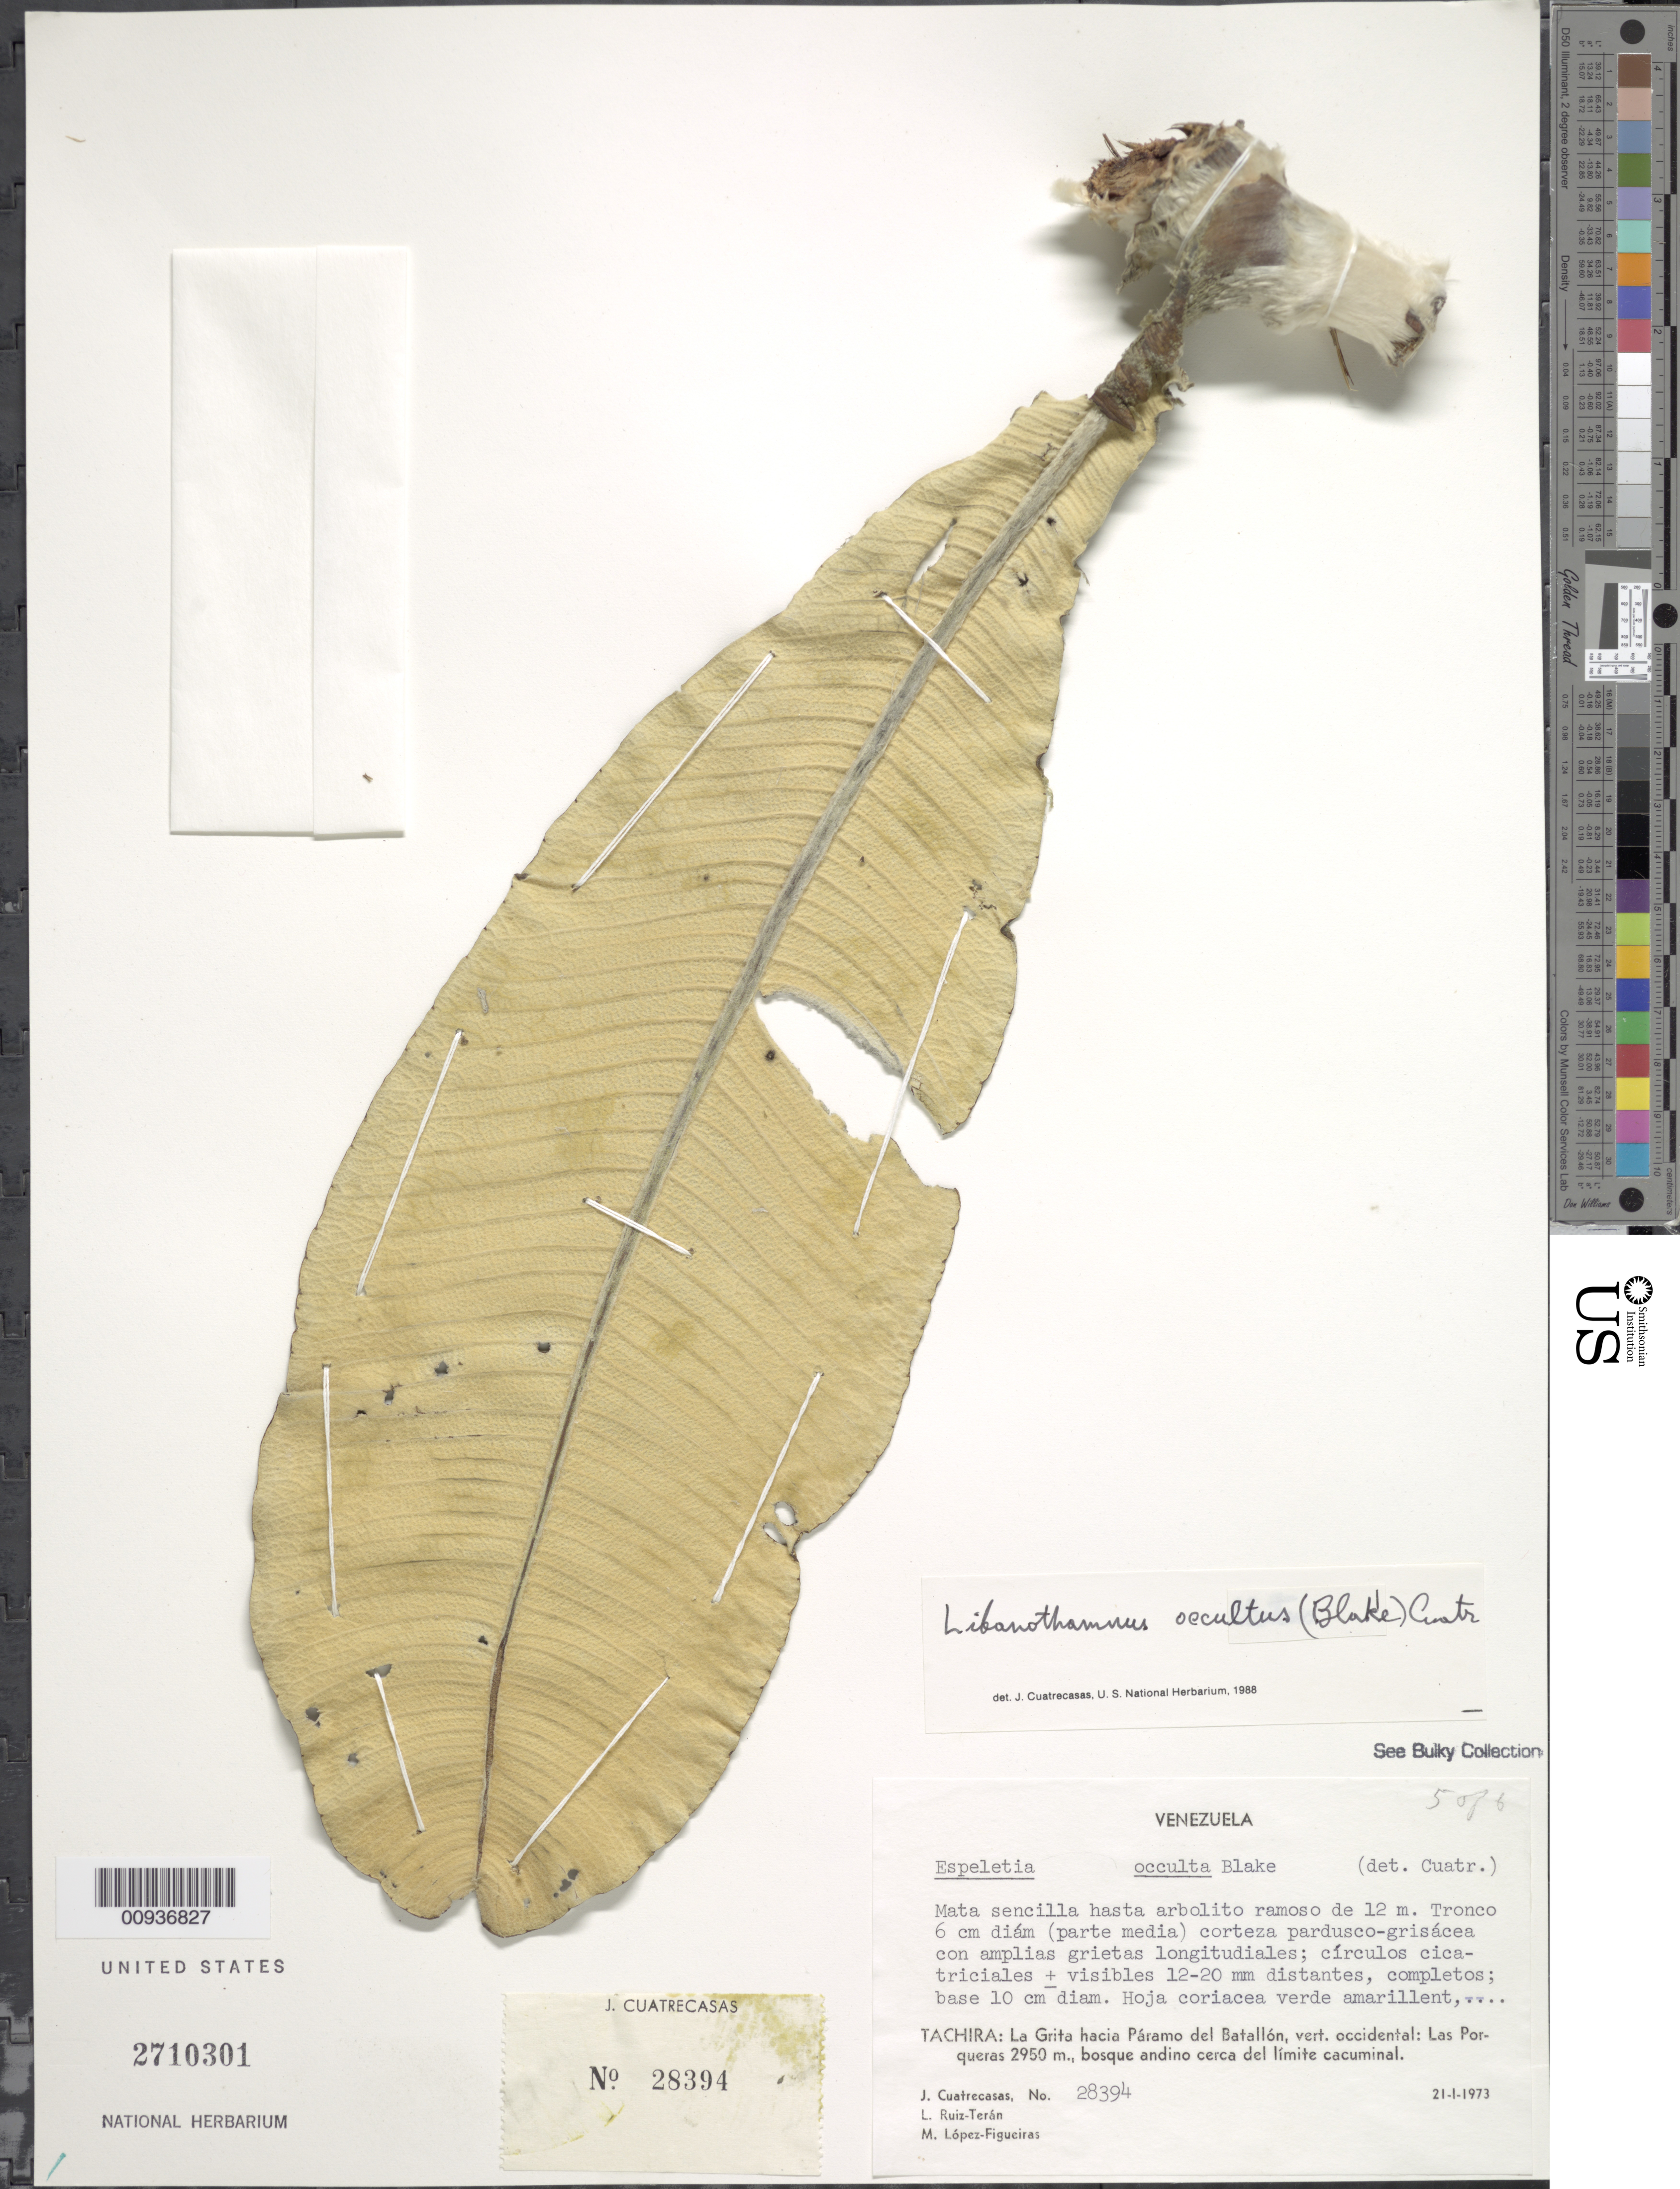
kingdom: Plantae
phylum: Tracheophyta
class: Magnoliopsida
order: Asterales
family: Asteraceae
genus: Libanothamnus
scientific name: Libanothamnus occultus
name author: (S.F. Blake) Cuatrec.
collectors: J. Cuatrecasas, L. E. Ruíz-Terán & M. López Figueiras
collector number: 28394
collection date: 1973-01-21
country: Venezuela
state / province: Tachira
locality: La Grita hacia Paramo del Batallon, vert. occidental, Las Porqueras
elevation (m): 2950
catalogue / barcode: US 2710301